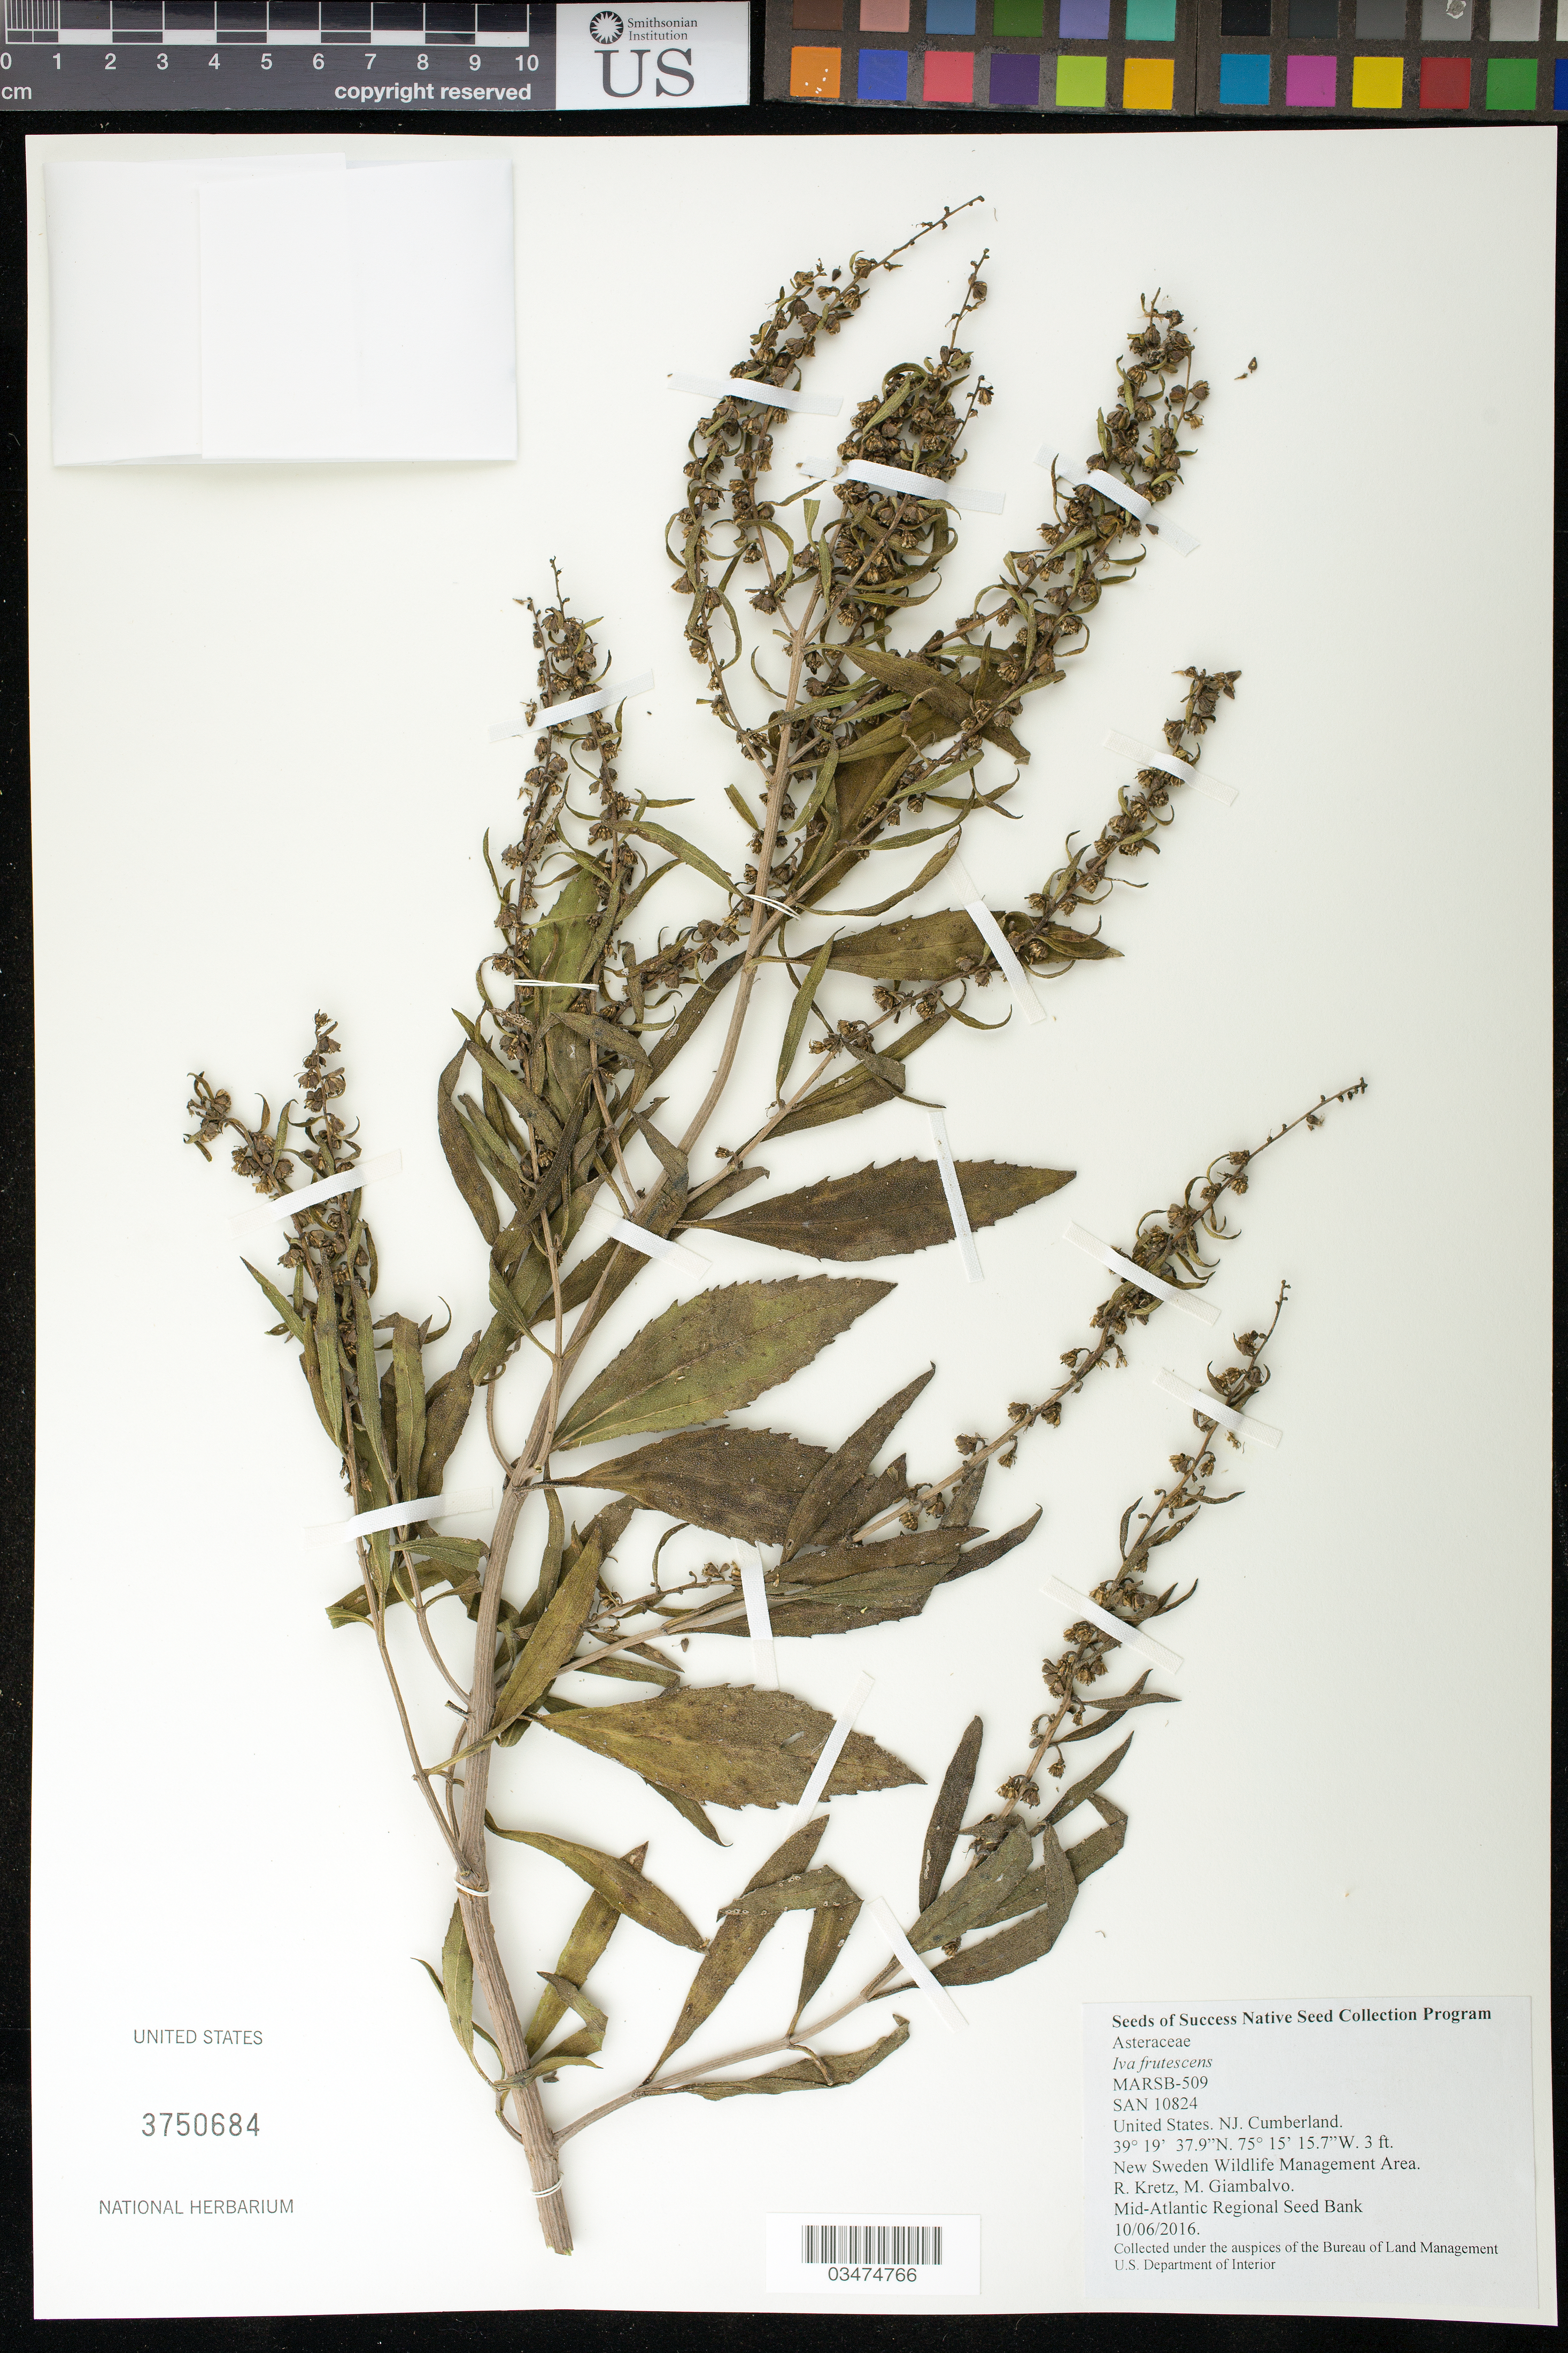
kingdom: Plantae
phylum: Tracheophyta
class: Magnoliopsida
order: Asterales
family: Asteraceae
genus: Iva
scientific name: Iva frutescens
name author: L.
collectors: R. Kretz & M. Giambalvo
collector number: MARSB-509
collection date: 2016-10-06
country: United States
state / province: New Jersey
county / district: Cumberland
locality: New Sweden Wildlife Management Area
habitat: tidal salt marsh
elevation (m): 1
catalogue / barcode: US 3750684